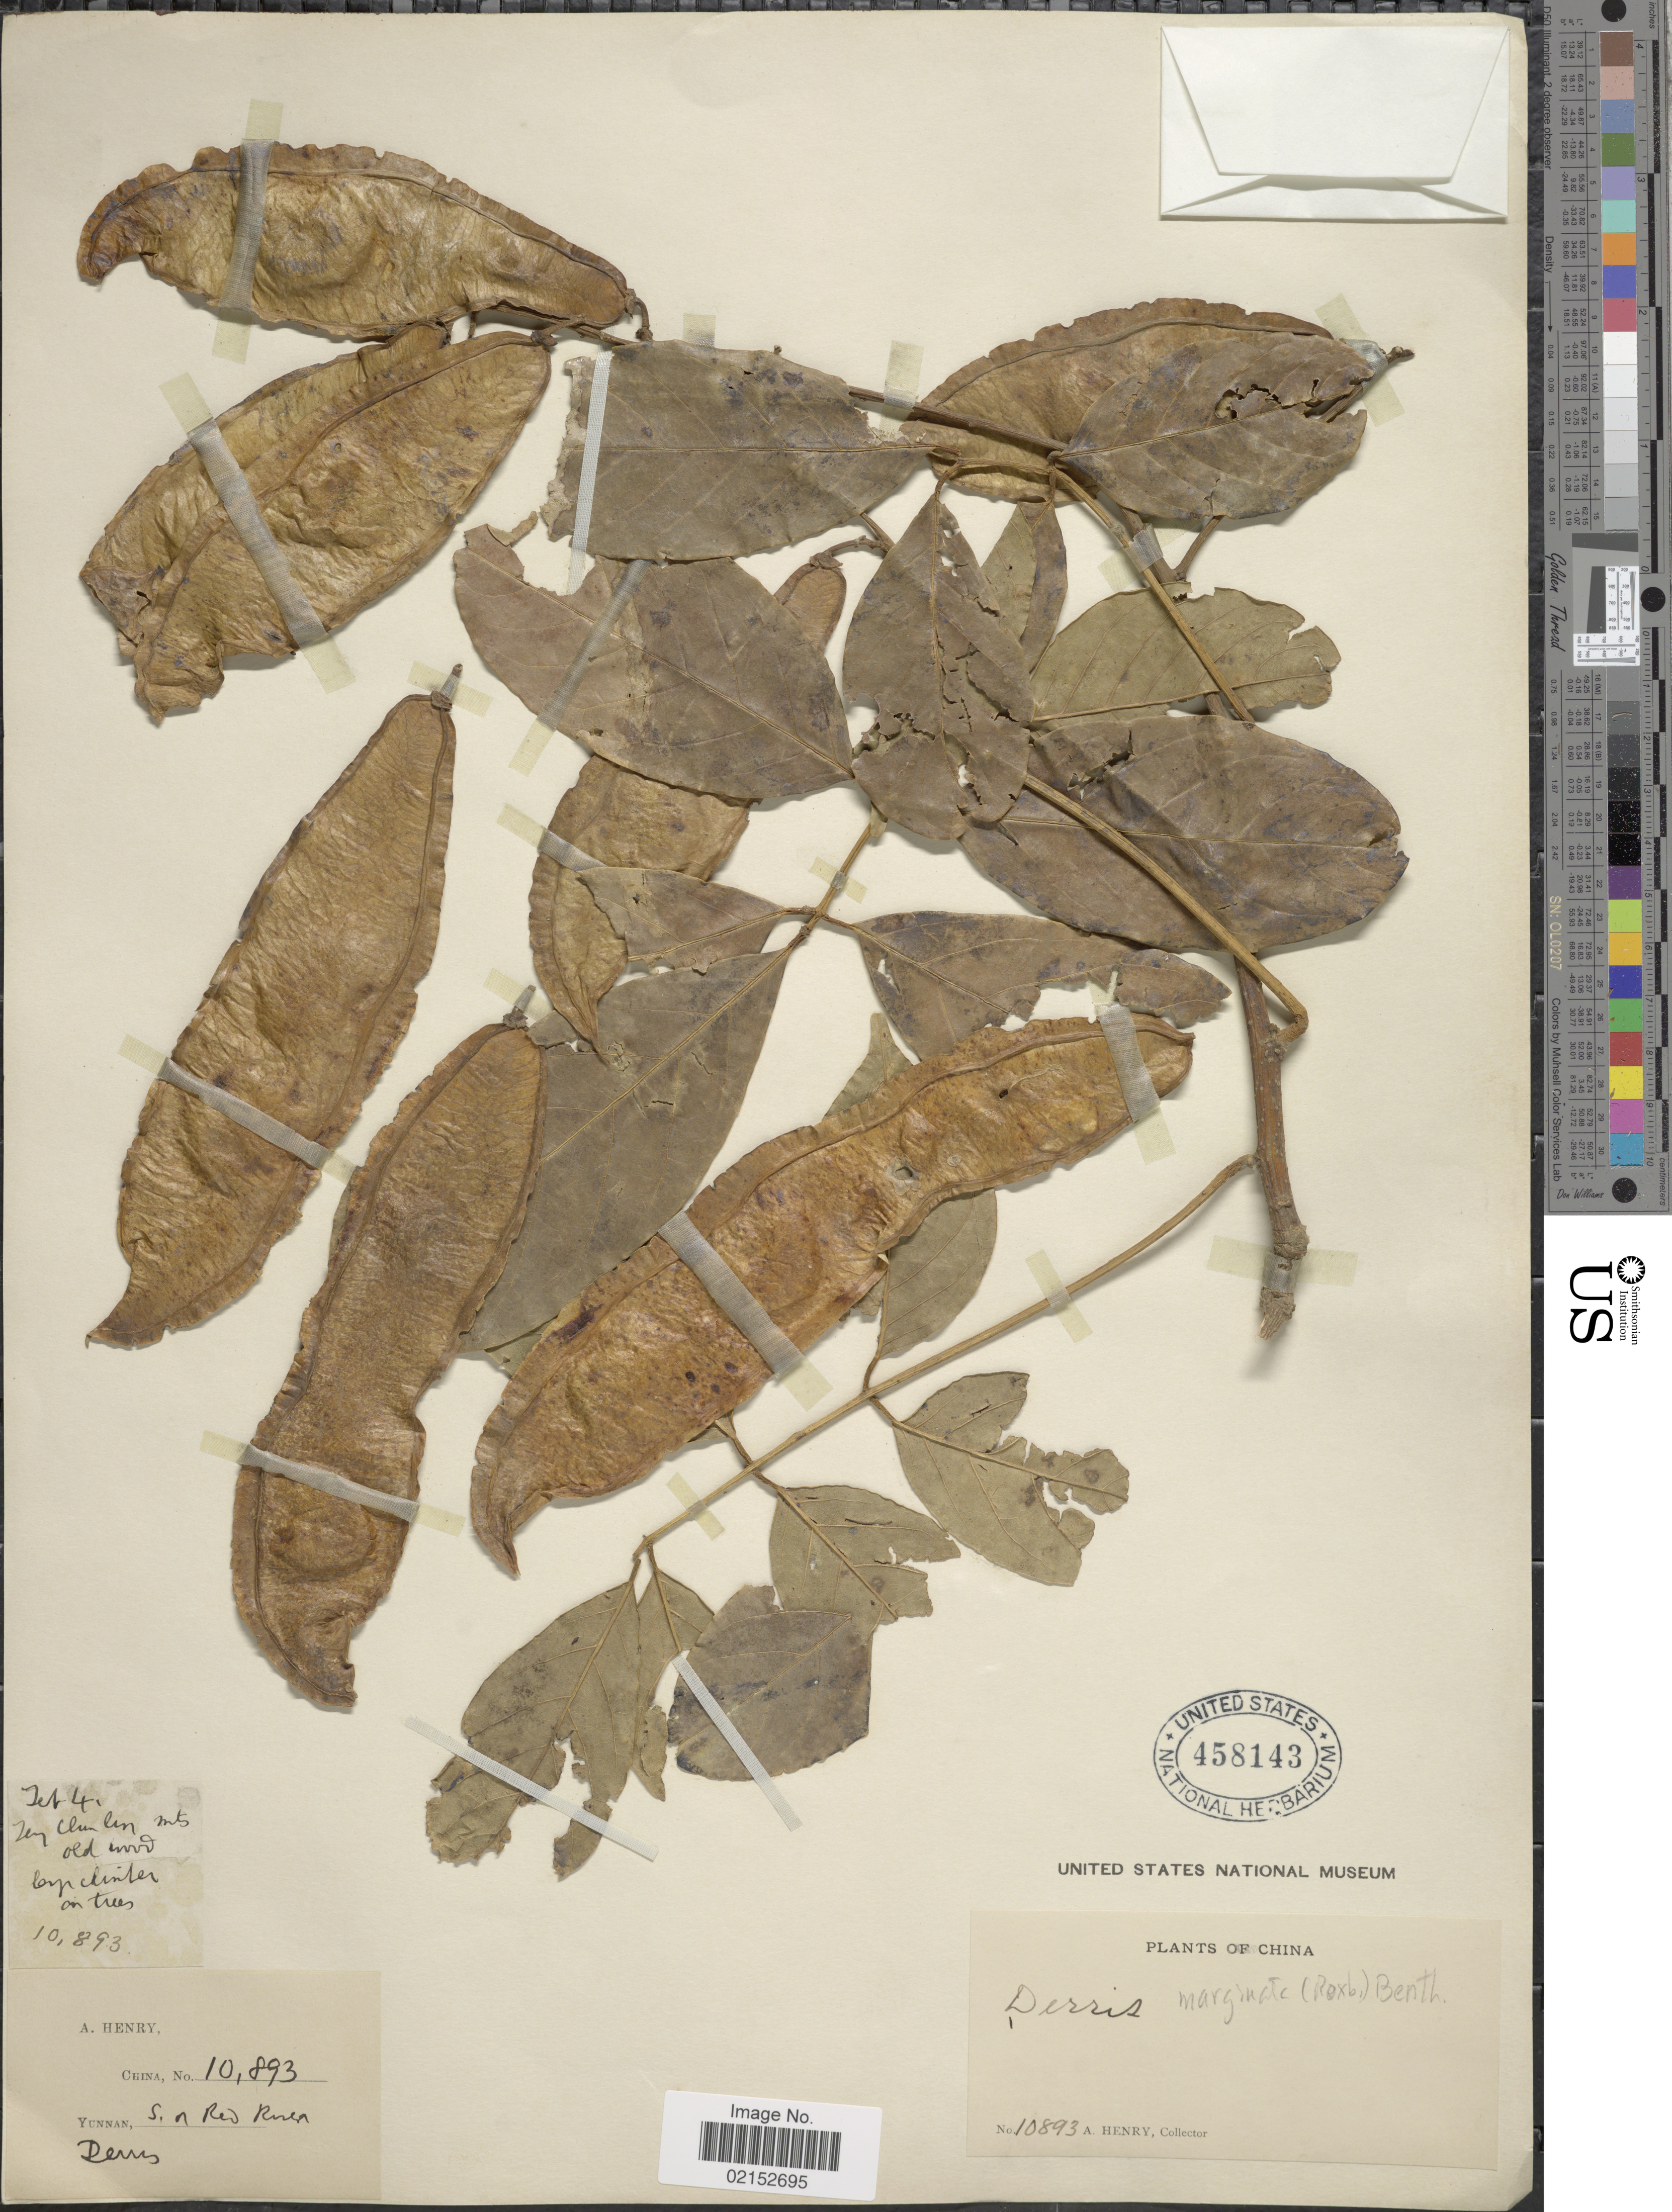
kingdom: Plantae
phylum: Tracheophyta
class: Magnoliopsida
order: Fabales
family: Fabaceae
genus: Derris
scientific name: Derris marginata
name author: (Roxb.) Benth.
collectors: A. Henry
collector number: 10893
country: China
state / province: Yunnan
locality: Feng Chin Lin mts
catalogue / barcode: US 458143